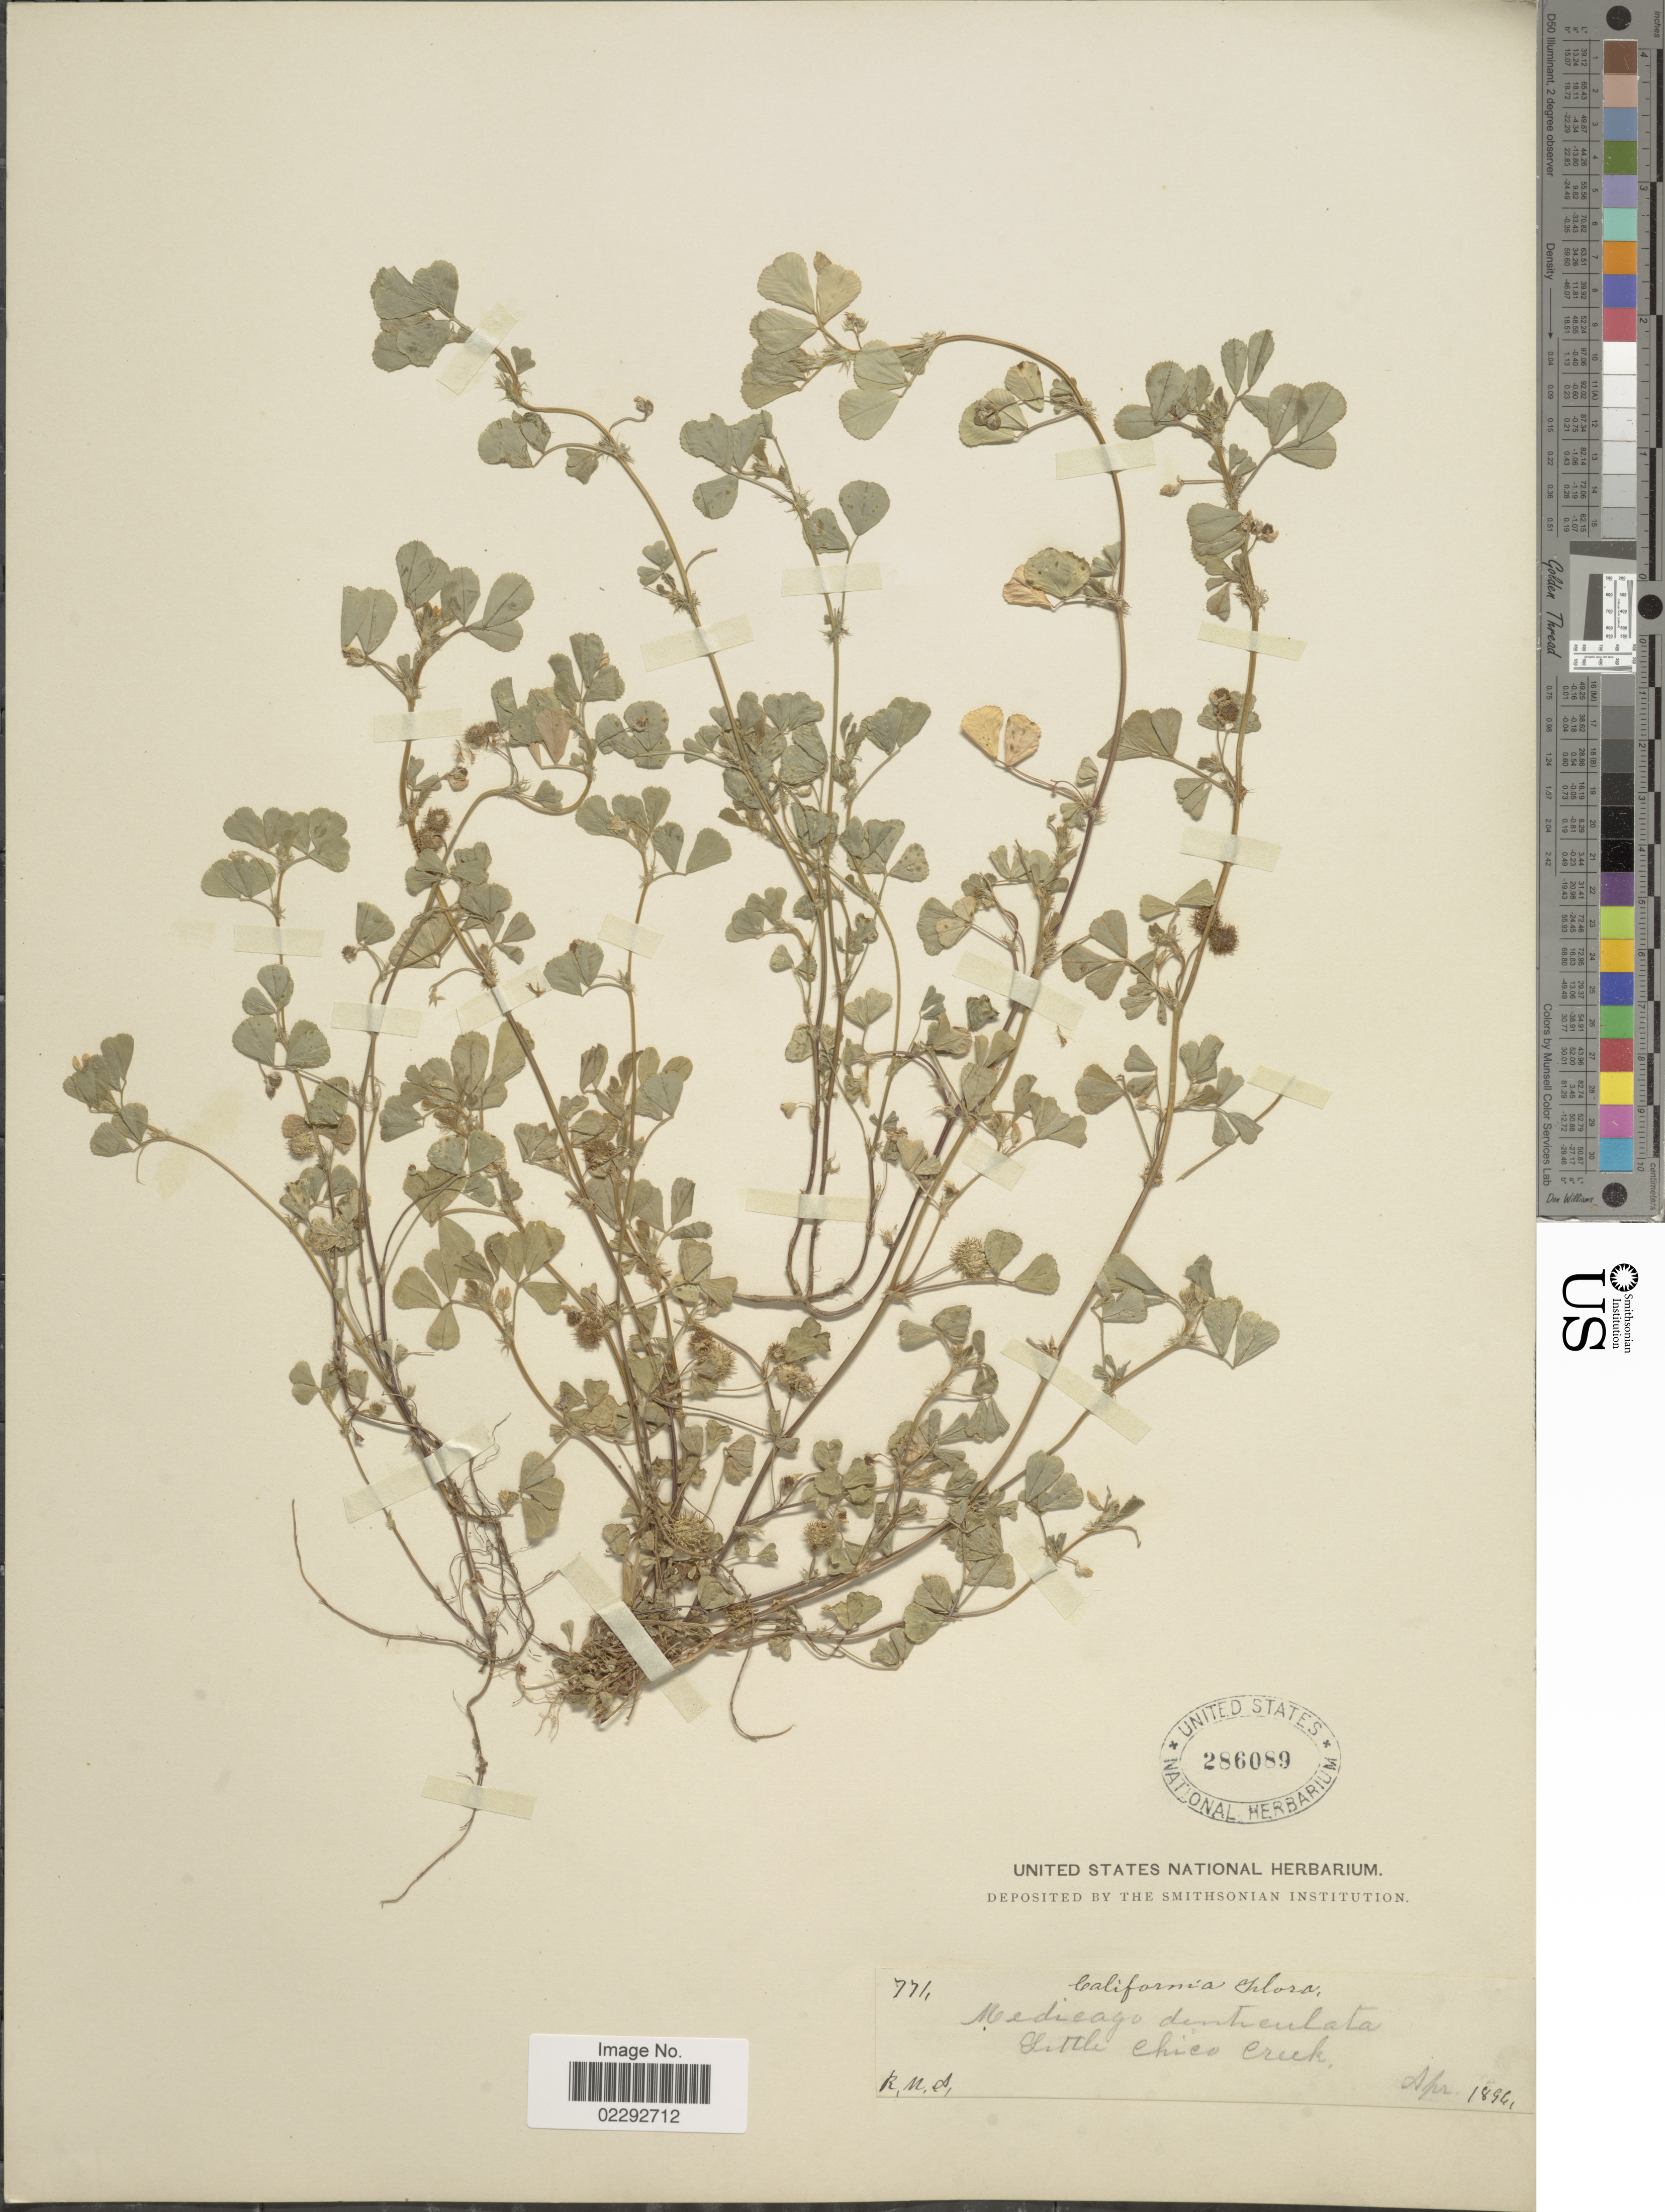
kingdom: Plantae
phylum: Tracheophyta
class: Magnoliopsida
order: Fabales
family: Fabaceae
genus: Medicago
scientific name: Medicago hispida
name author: Gaertn.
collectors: R. Austin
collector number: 771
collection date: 1894-04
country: United States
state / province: California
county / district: Butte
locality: Little Chico Creek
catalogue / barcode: US 286089